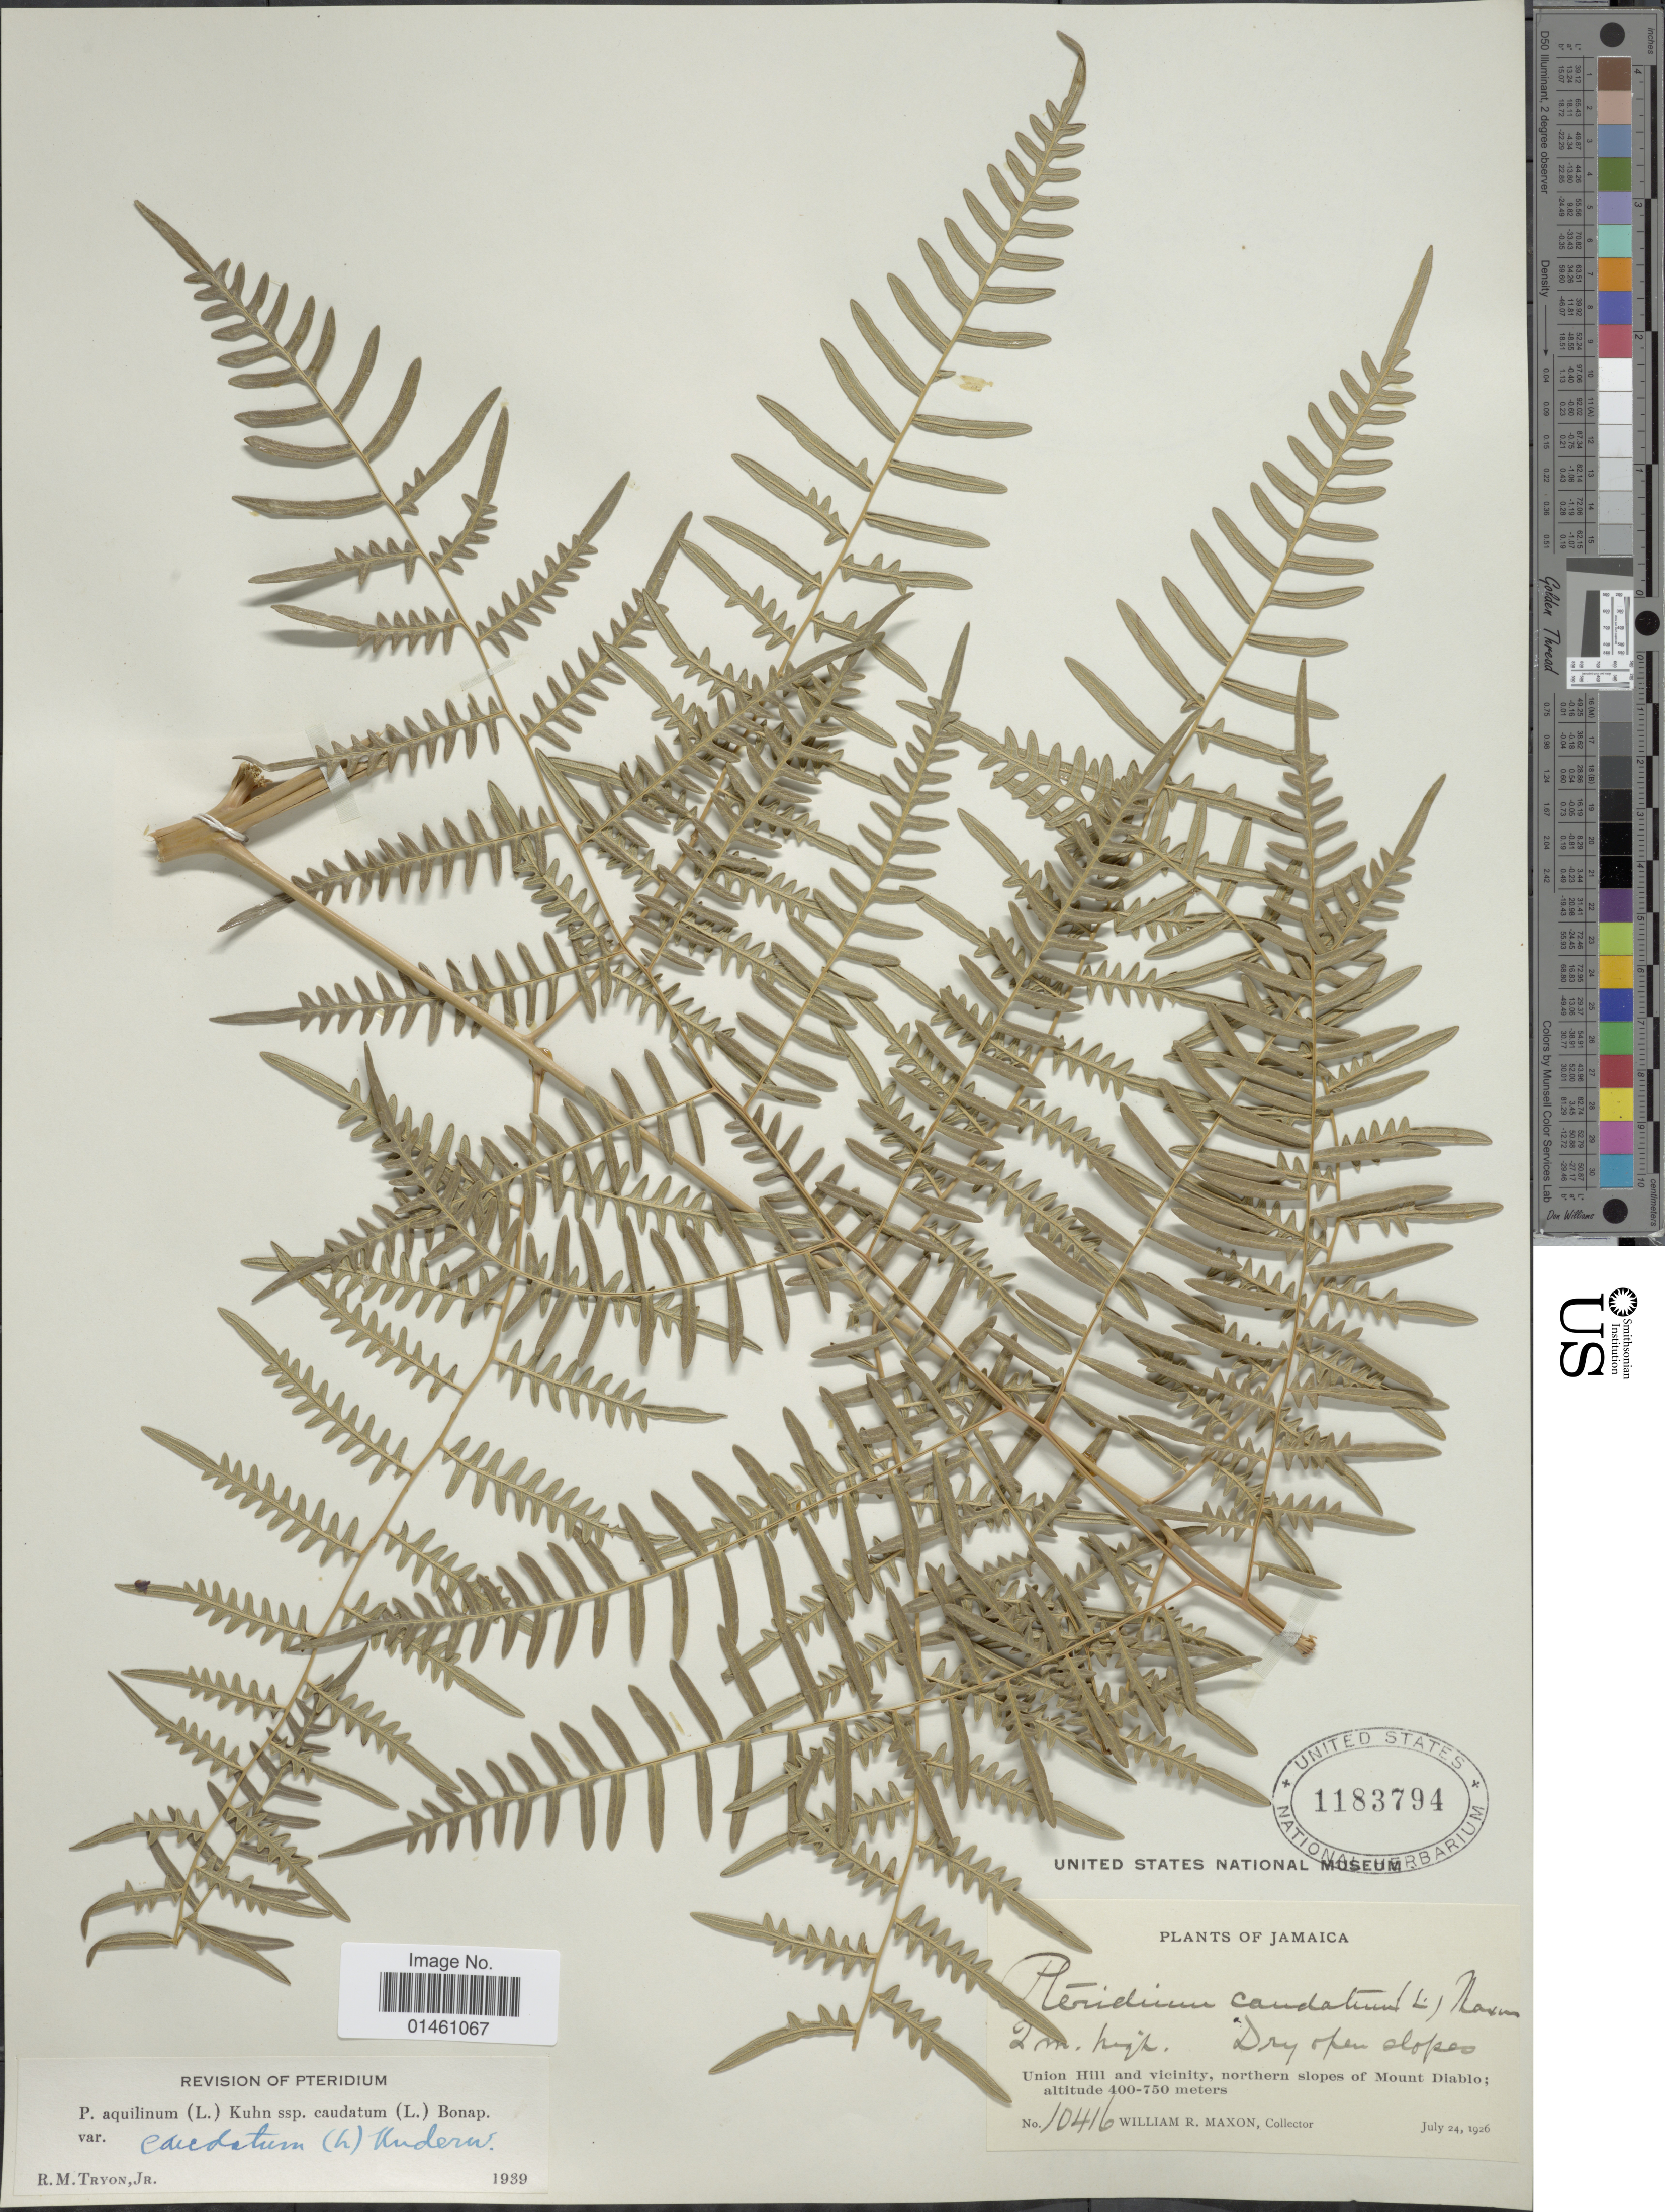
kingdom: Plantae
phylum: Tracheophyta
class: Polypodiopsida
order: Polypodiales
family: Dennstaedtiaceae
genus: Pteridium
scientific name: Pteridium caudatum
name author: (L.) Maxon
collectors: W. R. Maxon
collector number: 10416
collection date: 1926-07-24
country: Jamaica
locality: Union Hill and vicinity, northern slopes of Mount Diablo.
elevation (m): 400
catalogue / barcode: US 1183794